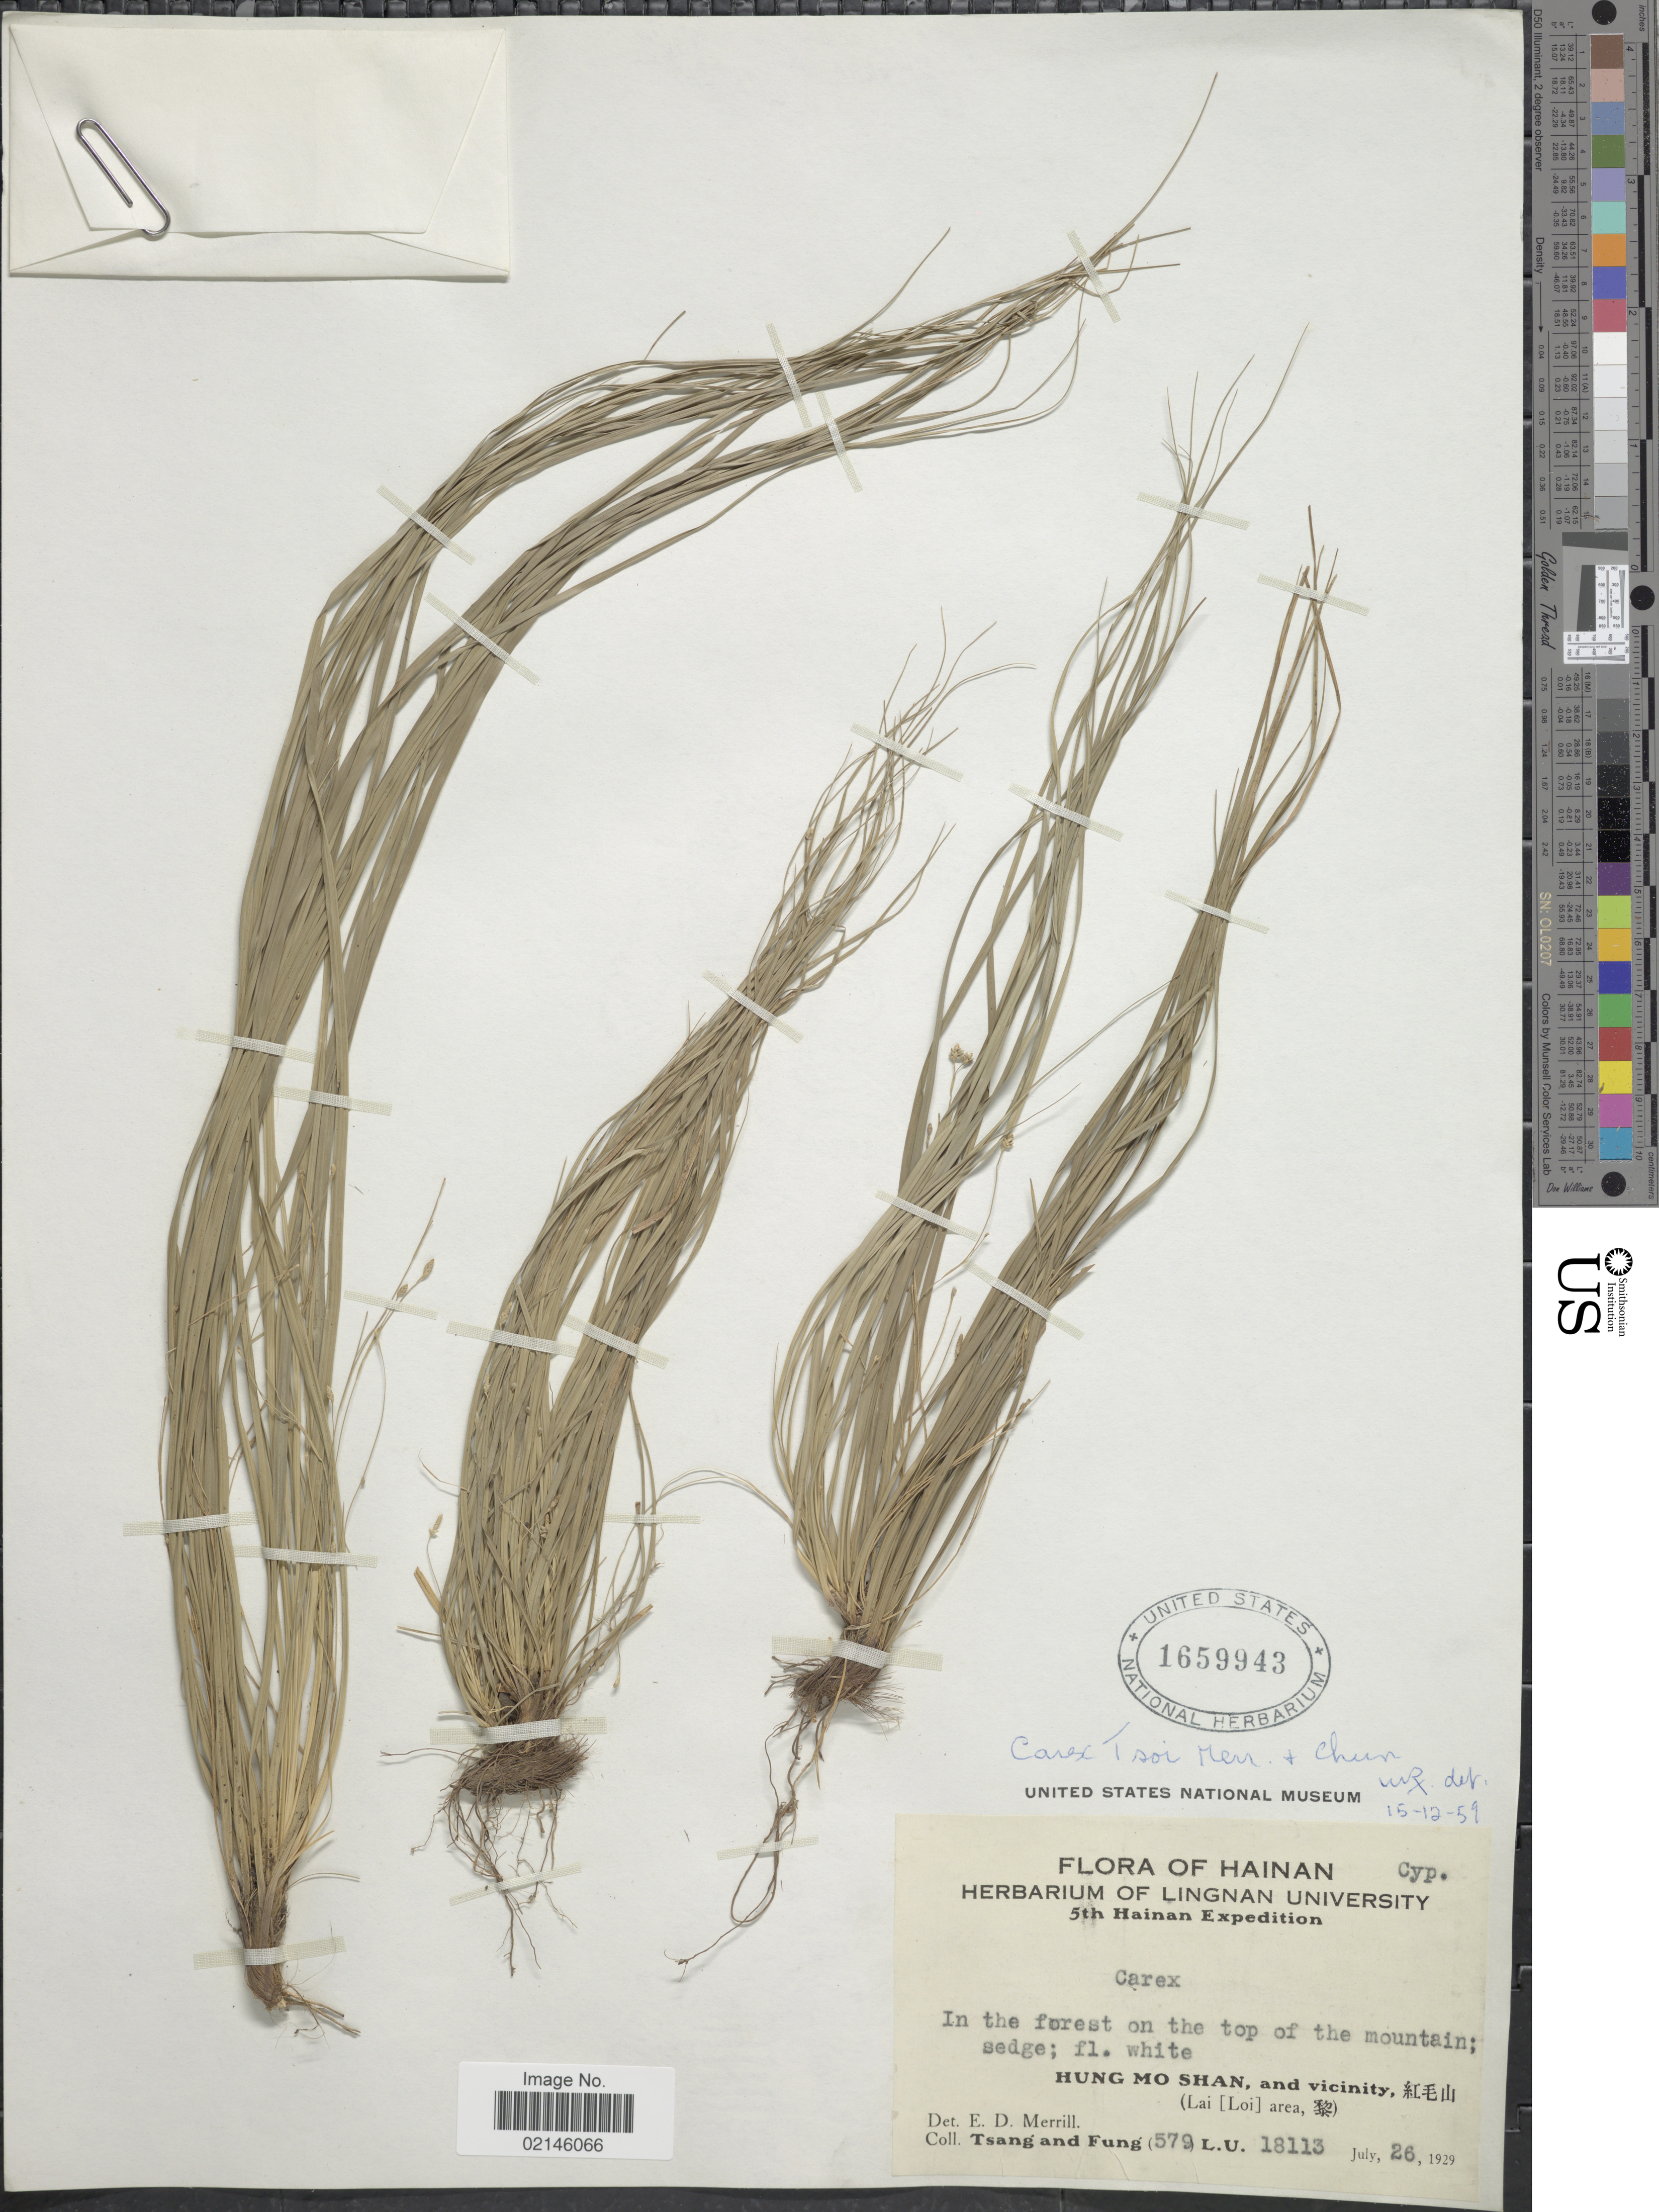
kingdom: Plantae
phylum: Tracheophyta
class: Liliopsida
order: Poales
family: Cyperaceae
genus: Carex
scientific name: Carex tsoi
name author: Merr. & Chun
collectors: -. T'sang & Fung, --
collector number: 579/L.U. 18113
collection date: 1929-07-26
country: China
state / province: Hainan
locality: Hung Mo Shan, and vicinity (Lai [Loi] area)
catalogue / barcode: US 1659943